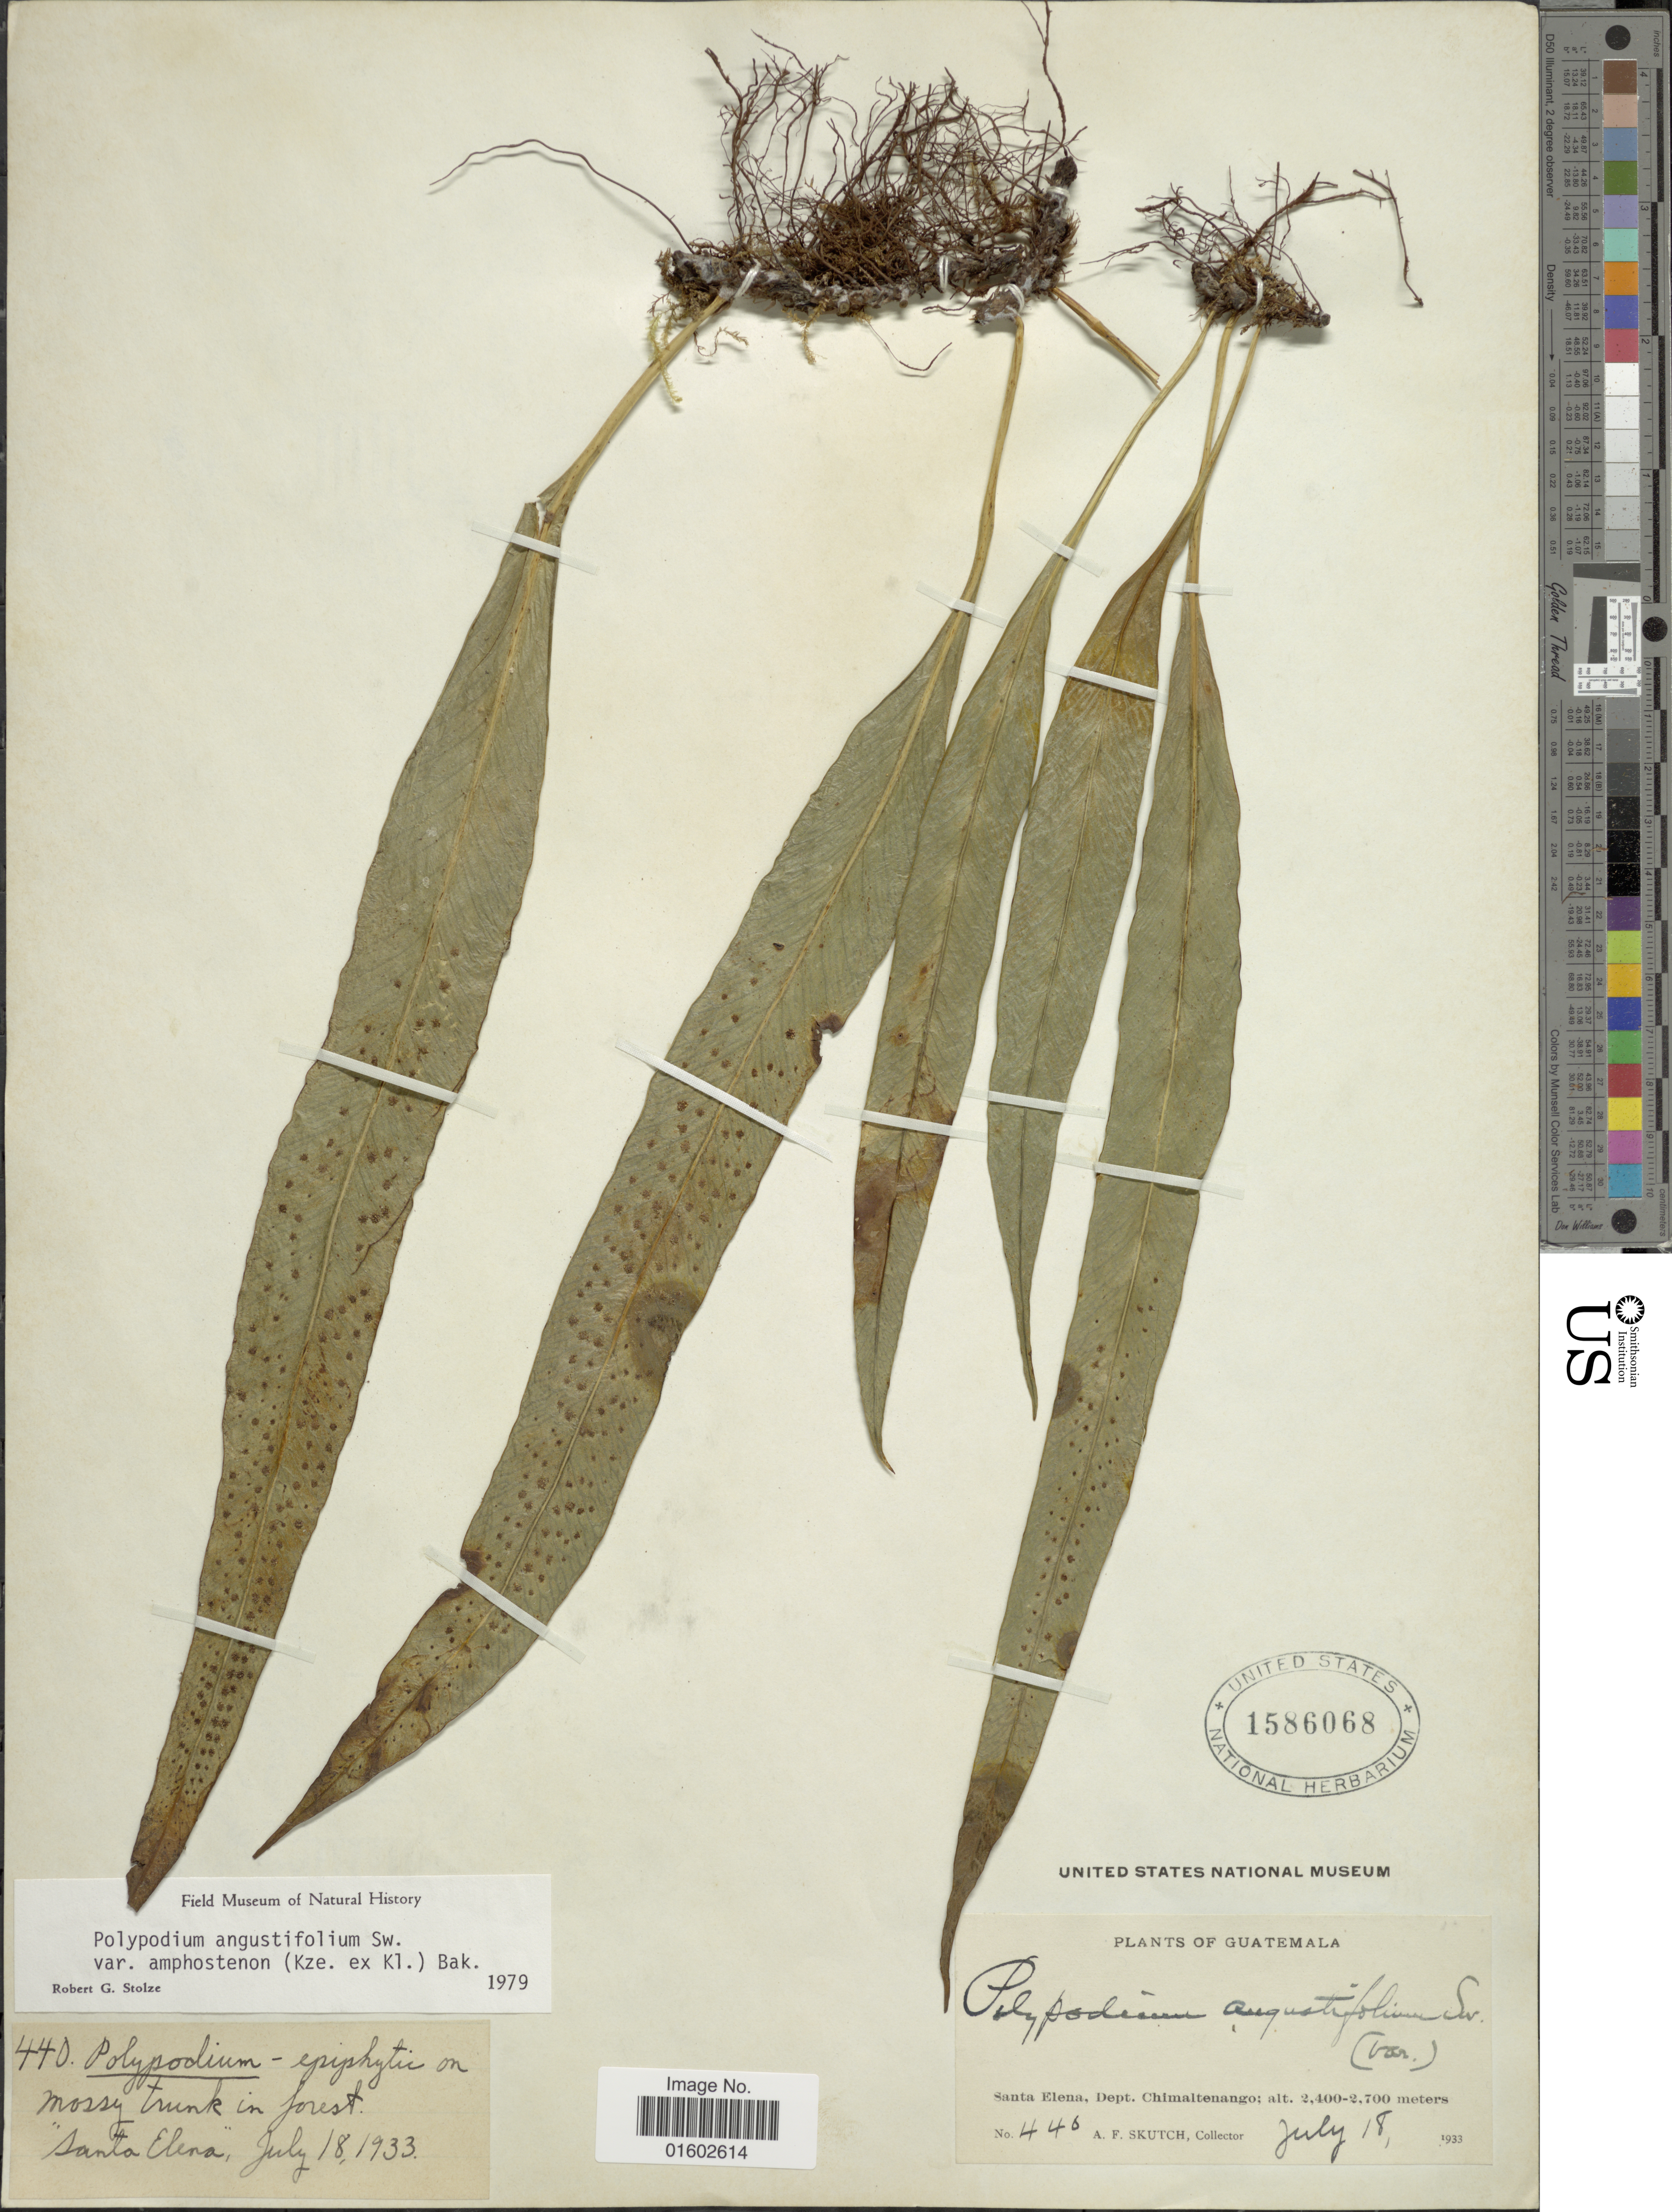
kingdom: Plantae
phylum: Tracheophyta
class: Polypodiopsida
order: Polypodiales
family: Polypodiaceae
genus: Campyloneurum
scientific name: Campyloneurum amphostenon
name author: (Kunze ex Klotzsch) Fée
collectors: A. F. Skutch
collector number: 446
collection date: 1933-07-18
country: Guatemala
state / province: Chimaltenango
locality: Santa Elena, Dept. Chimaltenango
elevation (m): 2400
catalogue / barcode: US 1586068